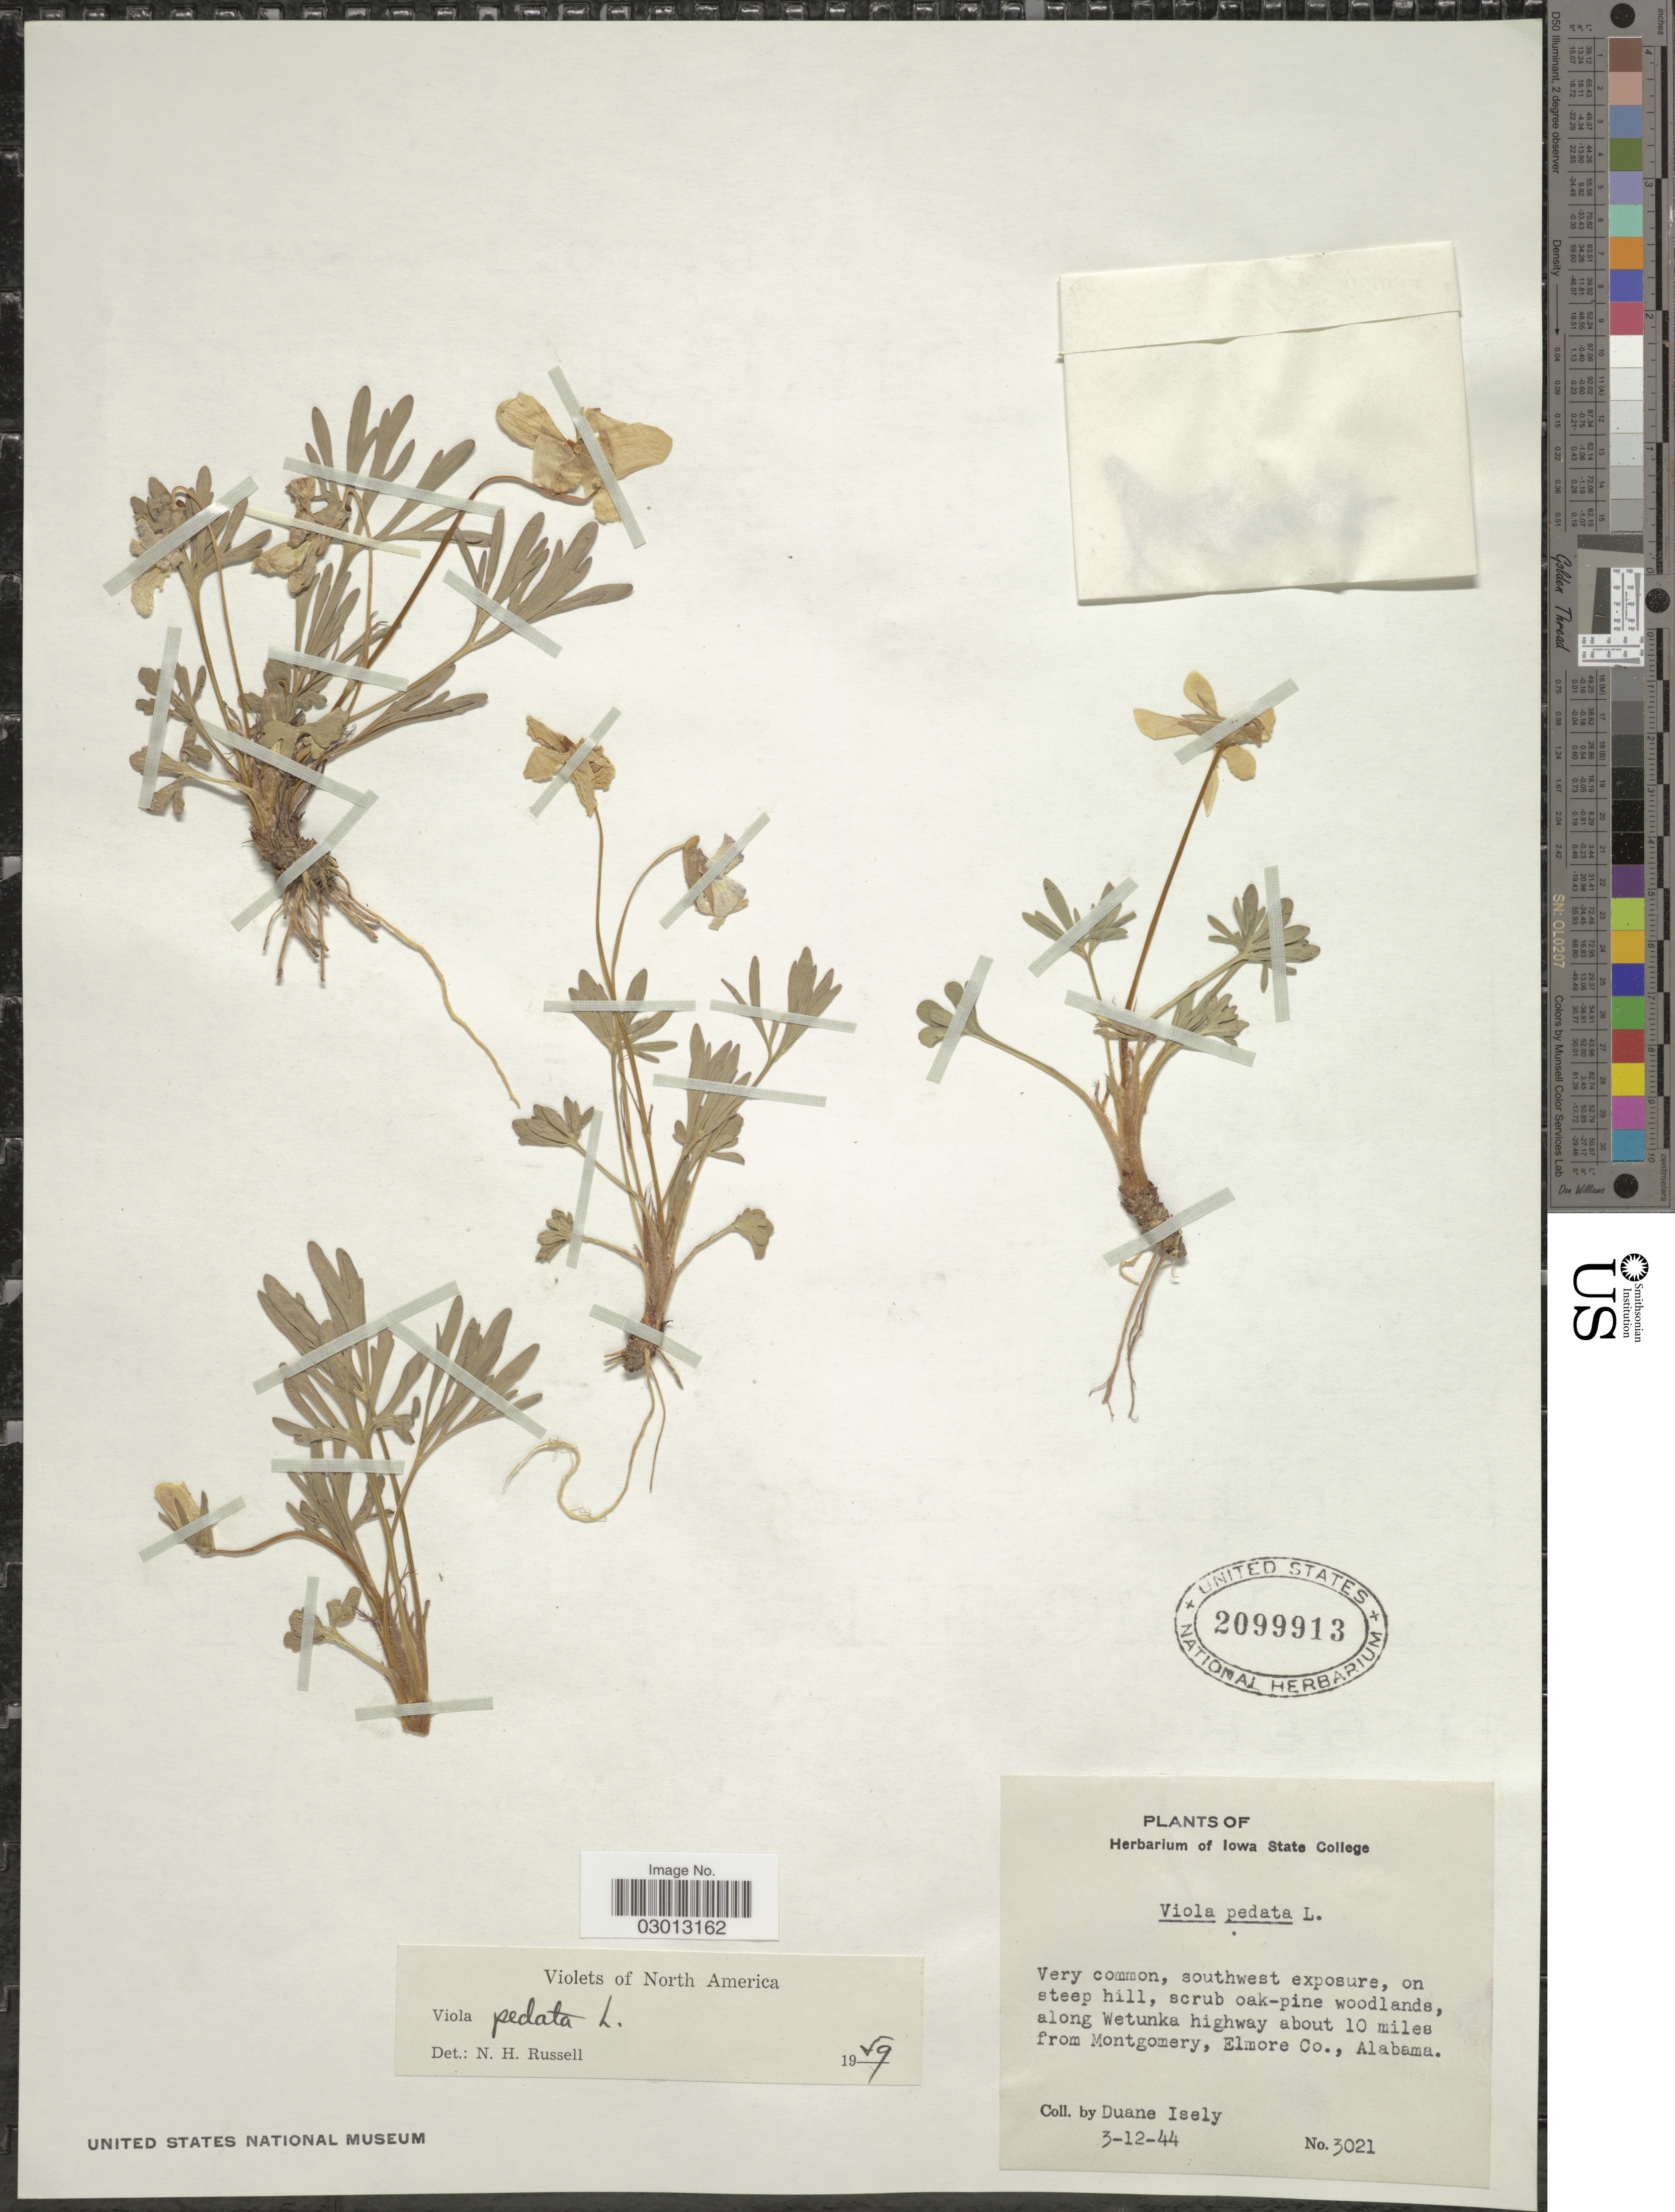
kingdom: Plantae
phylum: Tracheophyta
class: Magnoliopsida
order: Malpighiales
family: Violaceae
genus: Viola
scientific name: Viola pedata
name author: L.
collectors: D. Isely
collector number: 3021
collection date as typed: Transcribed d/m/y: 12/3/44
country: United States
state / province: Alabama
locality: Along Wetunka highway about 10 miles from Montgomery, Elmore Co.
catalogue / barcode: US 2099913